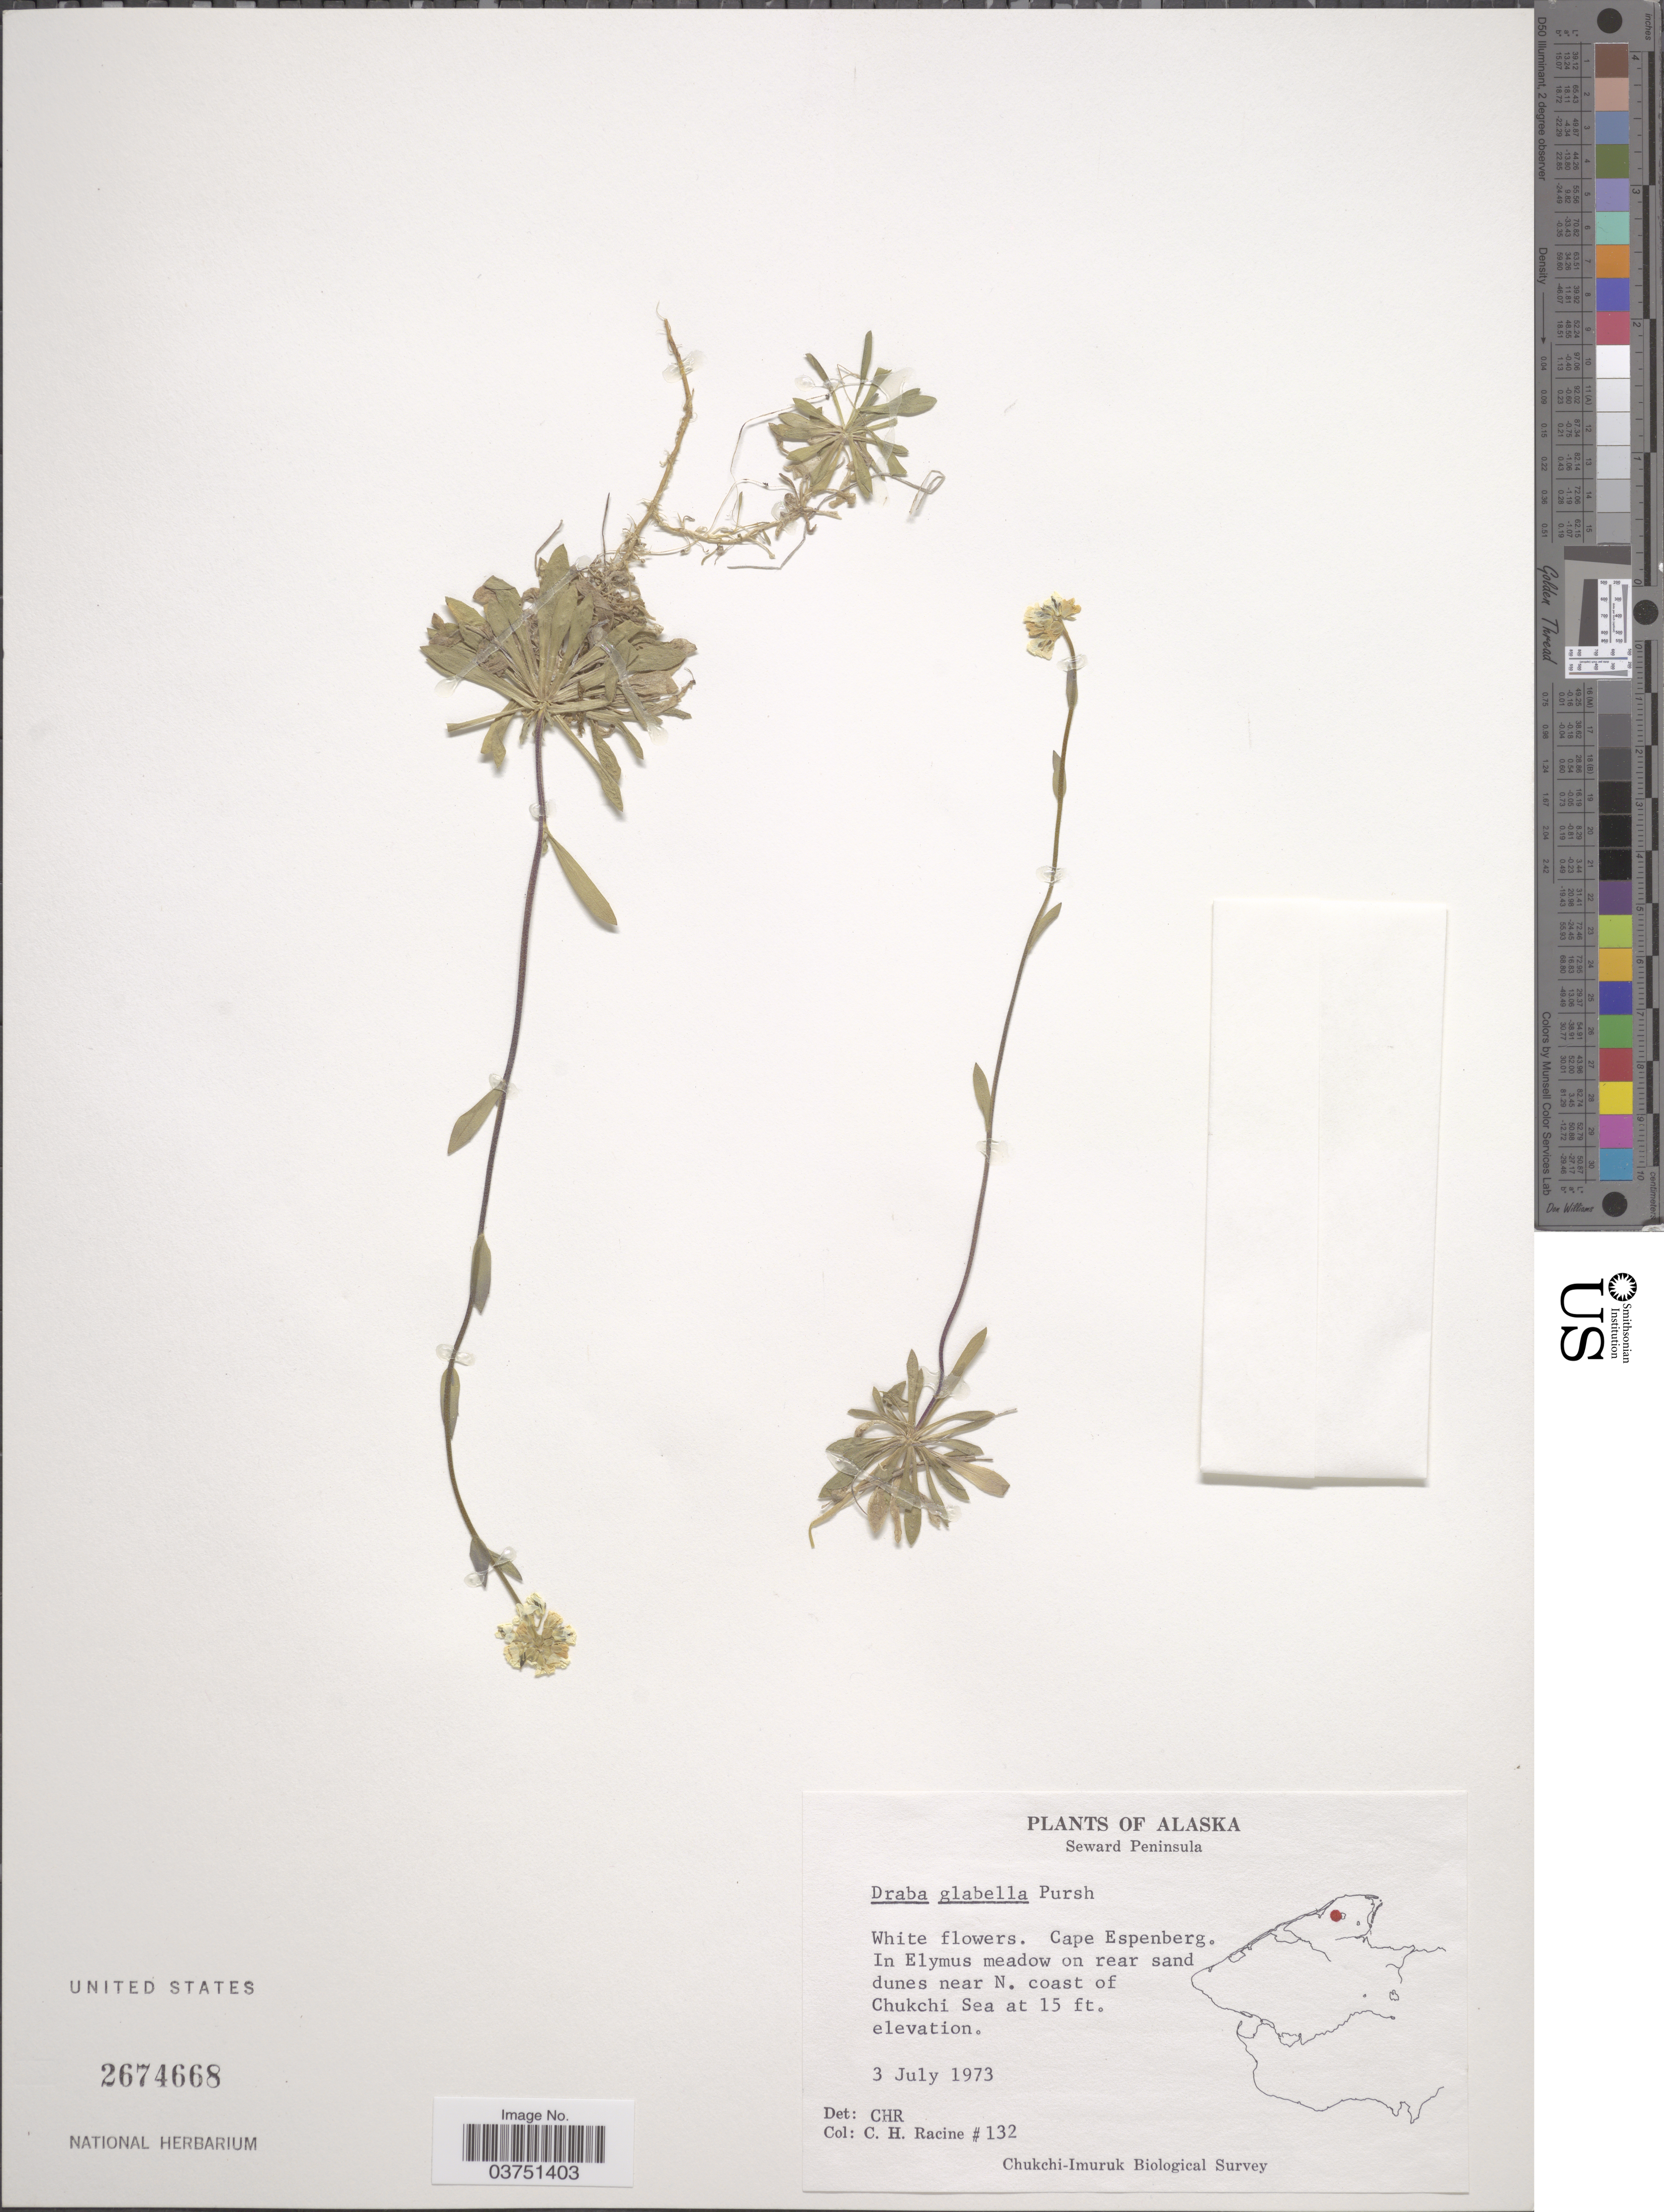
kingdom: Plantae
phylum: Tracheophyta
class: Magnoliopsida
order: Brassicales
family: Brassicaceae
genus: Draba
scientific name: Draba glabella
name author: Pursh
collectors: C. Racine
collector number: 132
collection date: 1973-07-03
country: United States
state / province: Alaska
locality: Seward Peninsula; Cape Espenberg. In Elymus meadow on rear sand dunes near N. coast of Chukchi Sea.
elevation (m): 5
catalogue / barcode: US 2674668